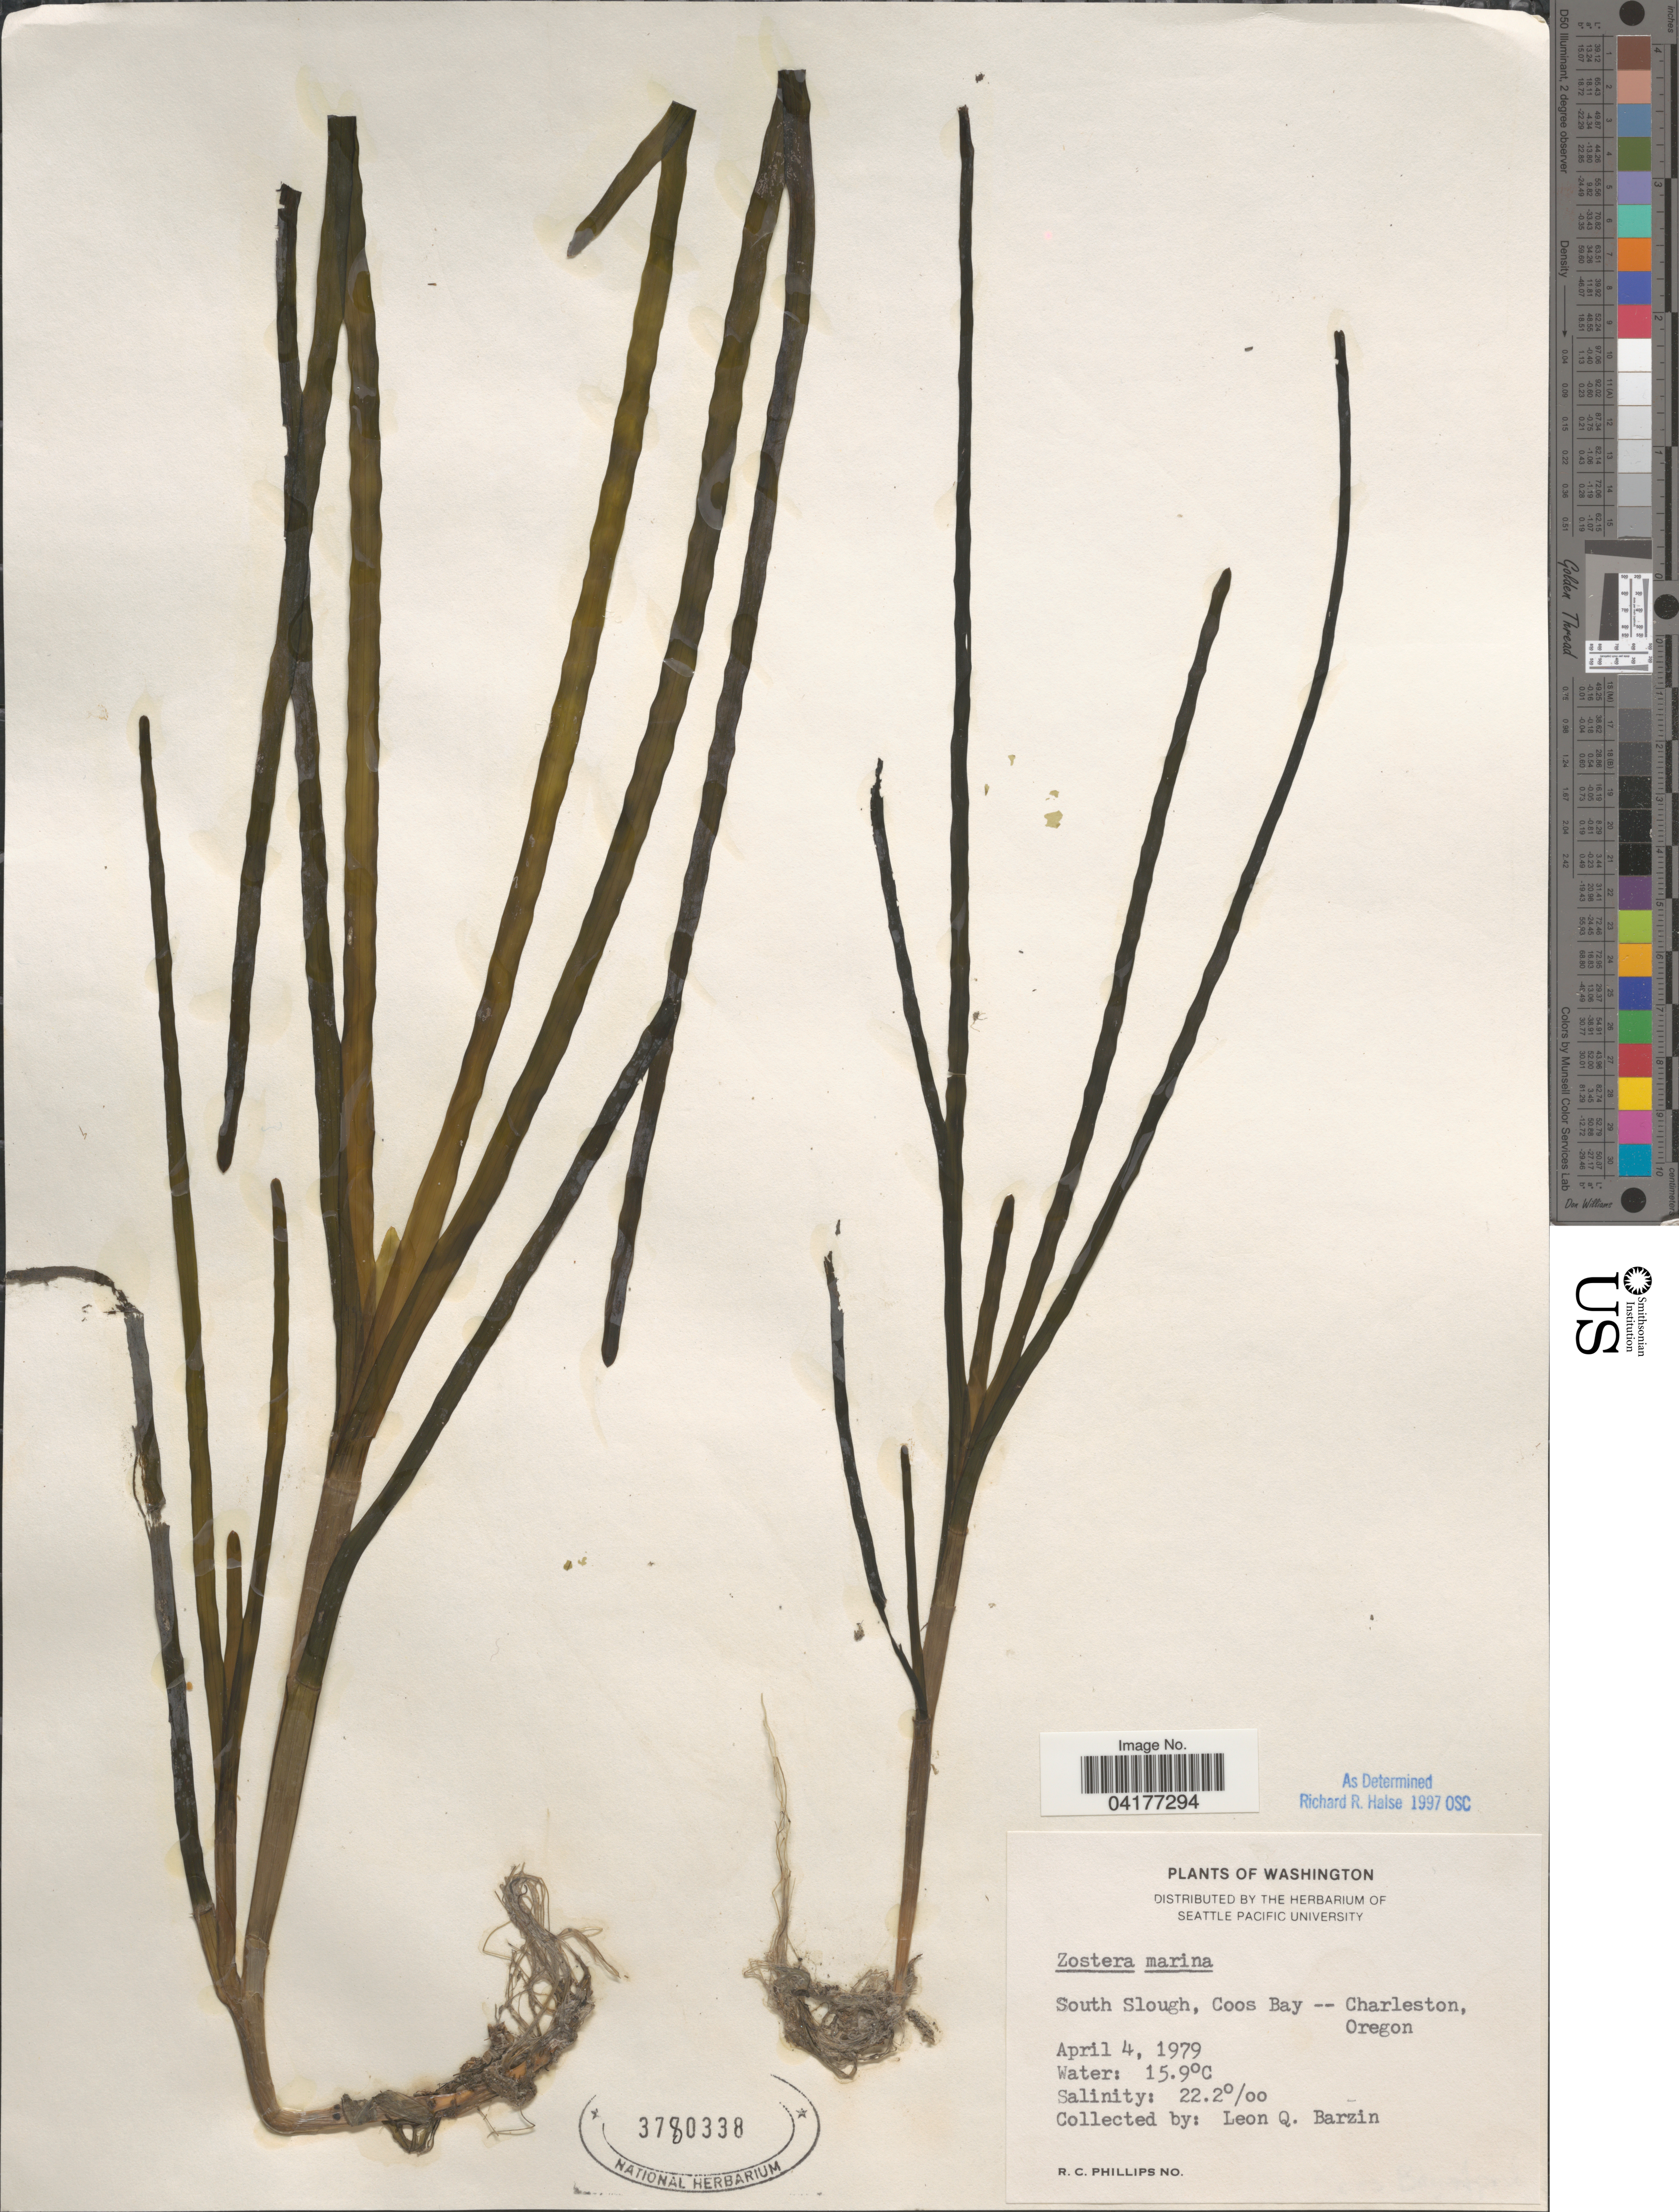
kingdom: Plantae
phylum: Tracheophyta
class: Liliopsida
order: Alismatales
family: Zosteraceae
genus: Zostera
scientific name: Zostera marina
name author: L.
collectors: L. Barzin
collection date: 1979-04-04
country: United States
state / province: Oregon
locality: South Slough, Coos Bay -- Charleston.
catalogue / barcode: US 3780338